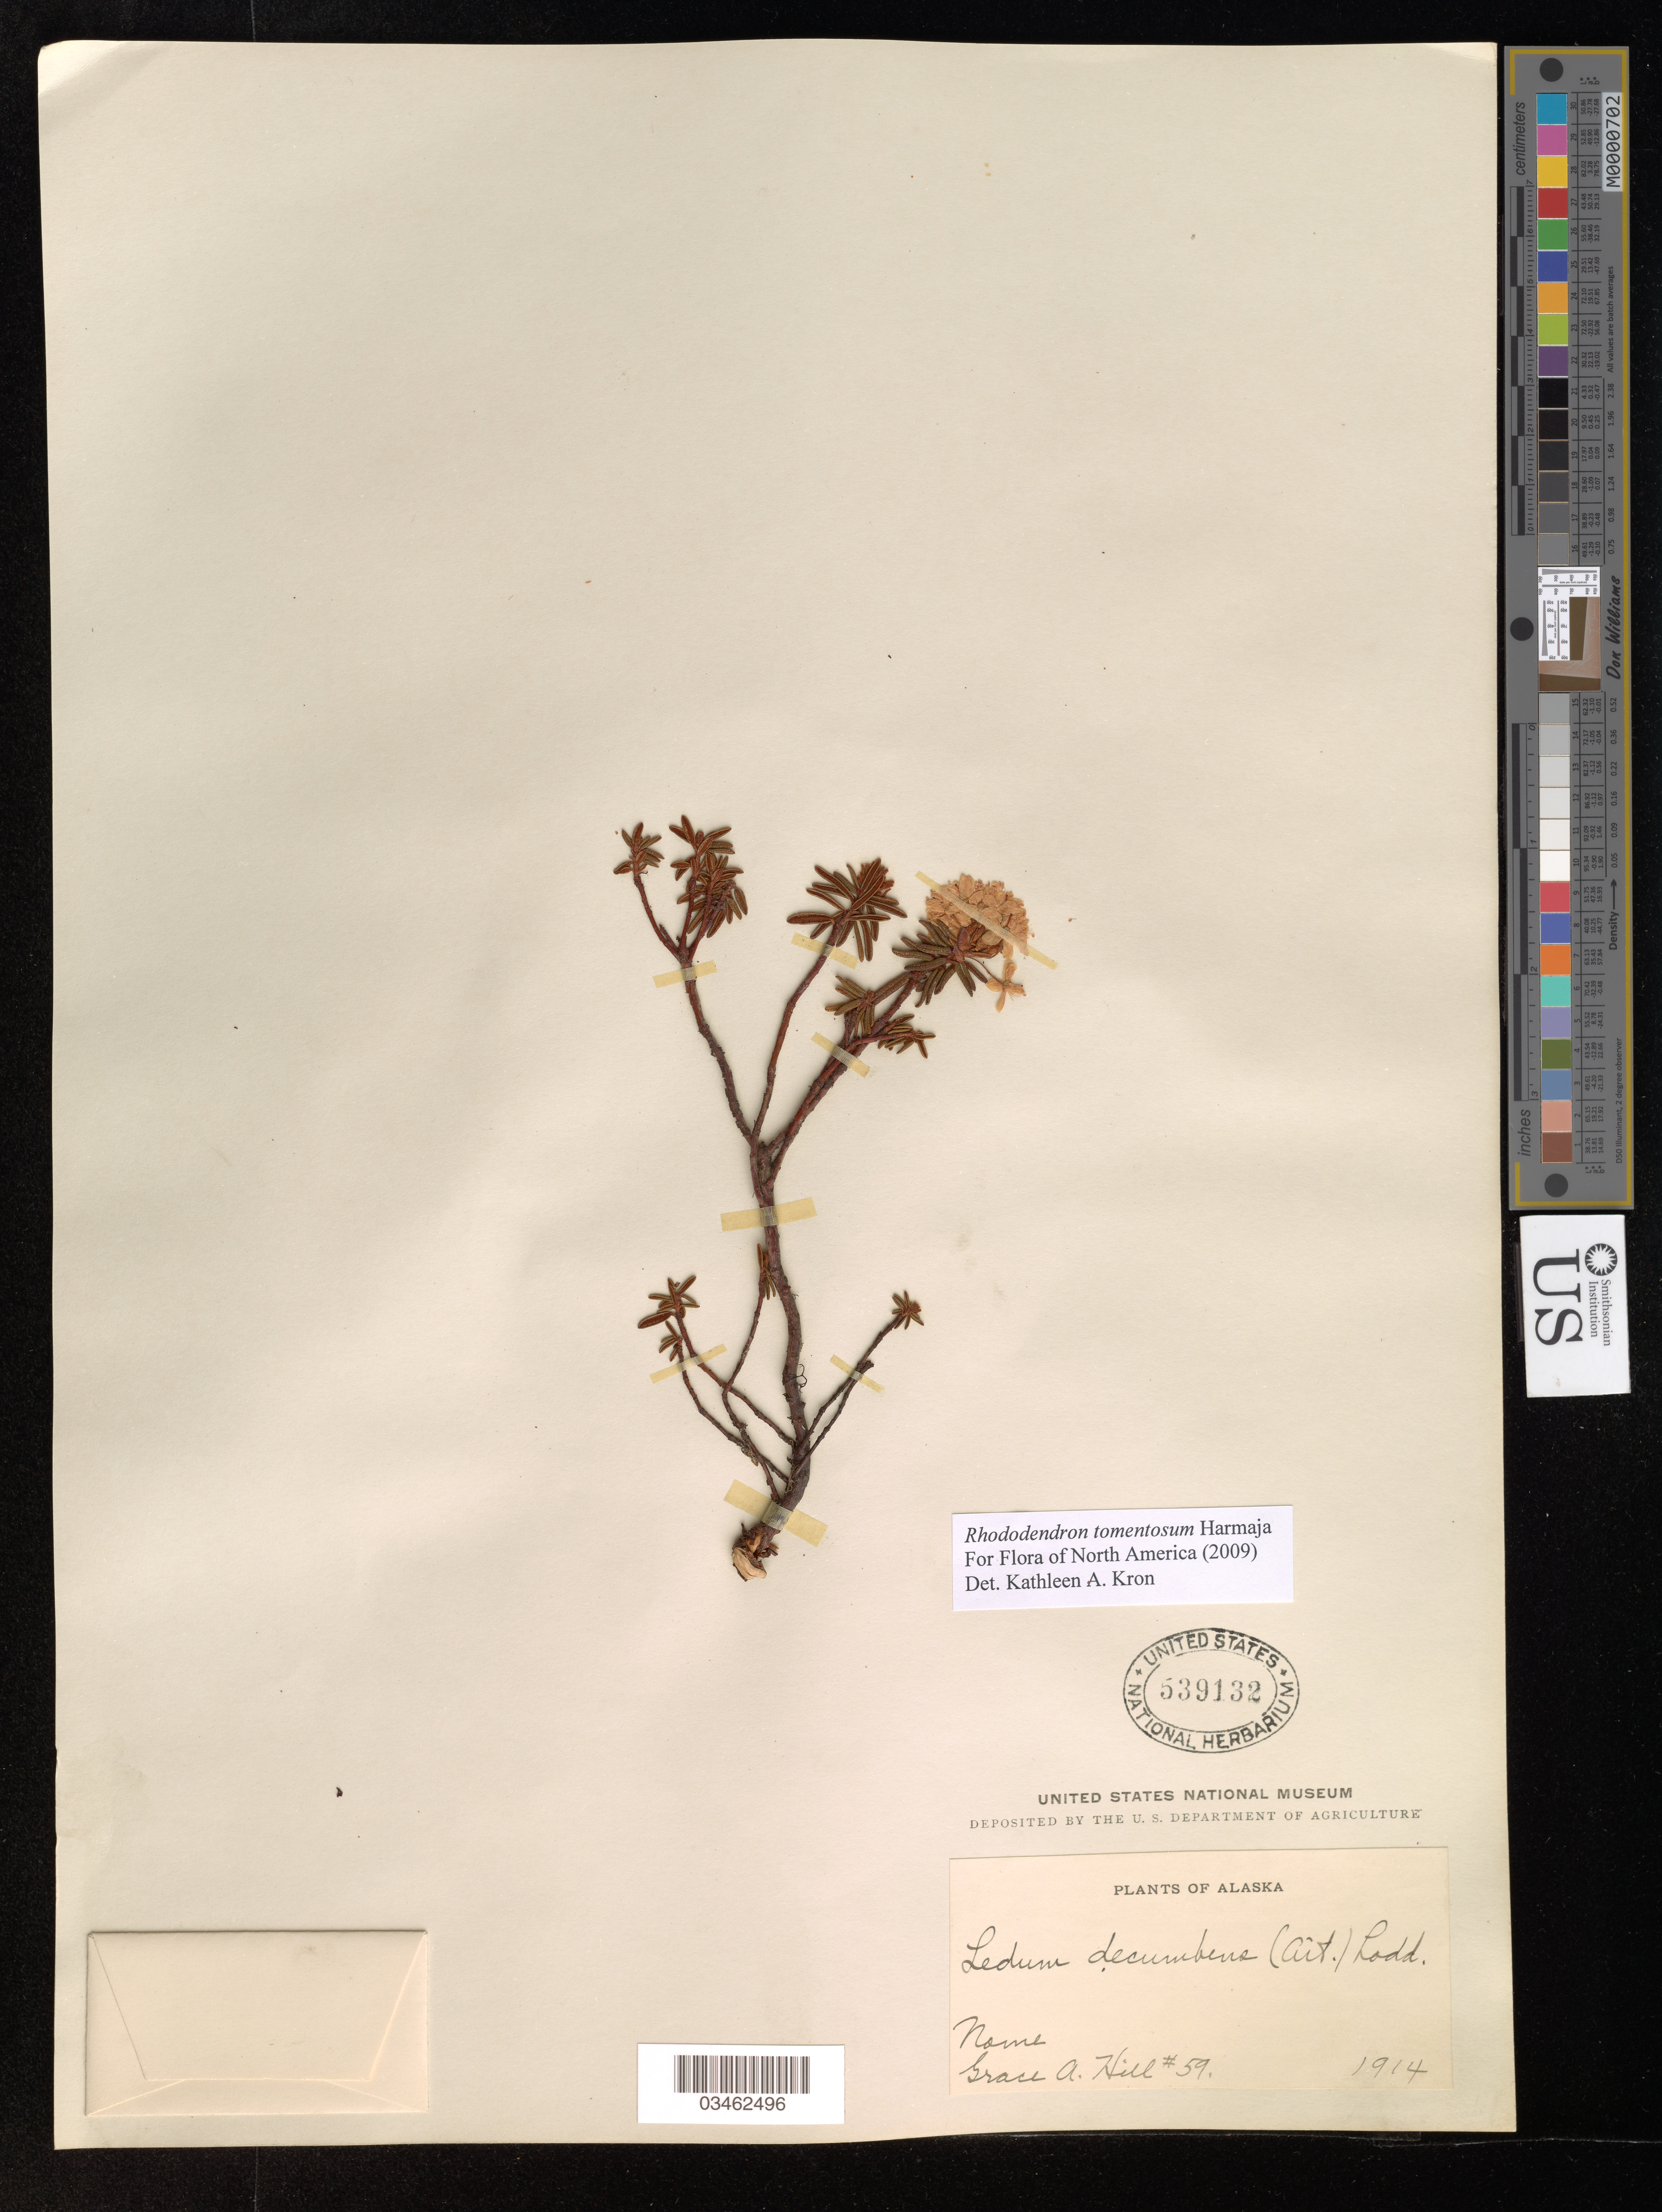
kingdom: Plantae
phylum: Tracheophyta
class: Magnoliopsida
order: Ericales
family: Ericaceae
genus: Rhododendron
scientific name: Rhododendron tomentosum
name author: Harmaja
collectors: G. A. Hill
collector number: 59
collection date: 1914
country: United States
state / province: Alaska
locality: Nome.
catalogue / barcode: US 539132